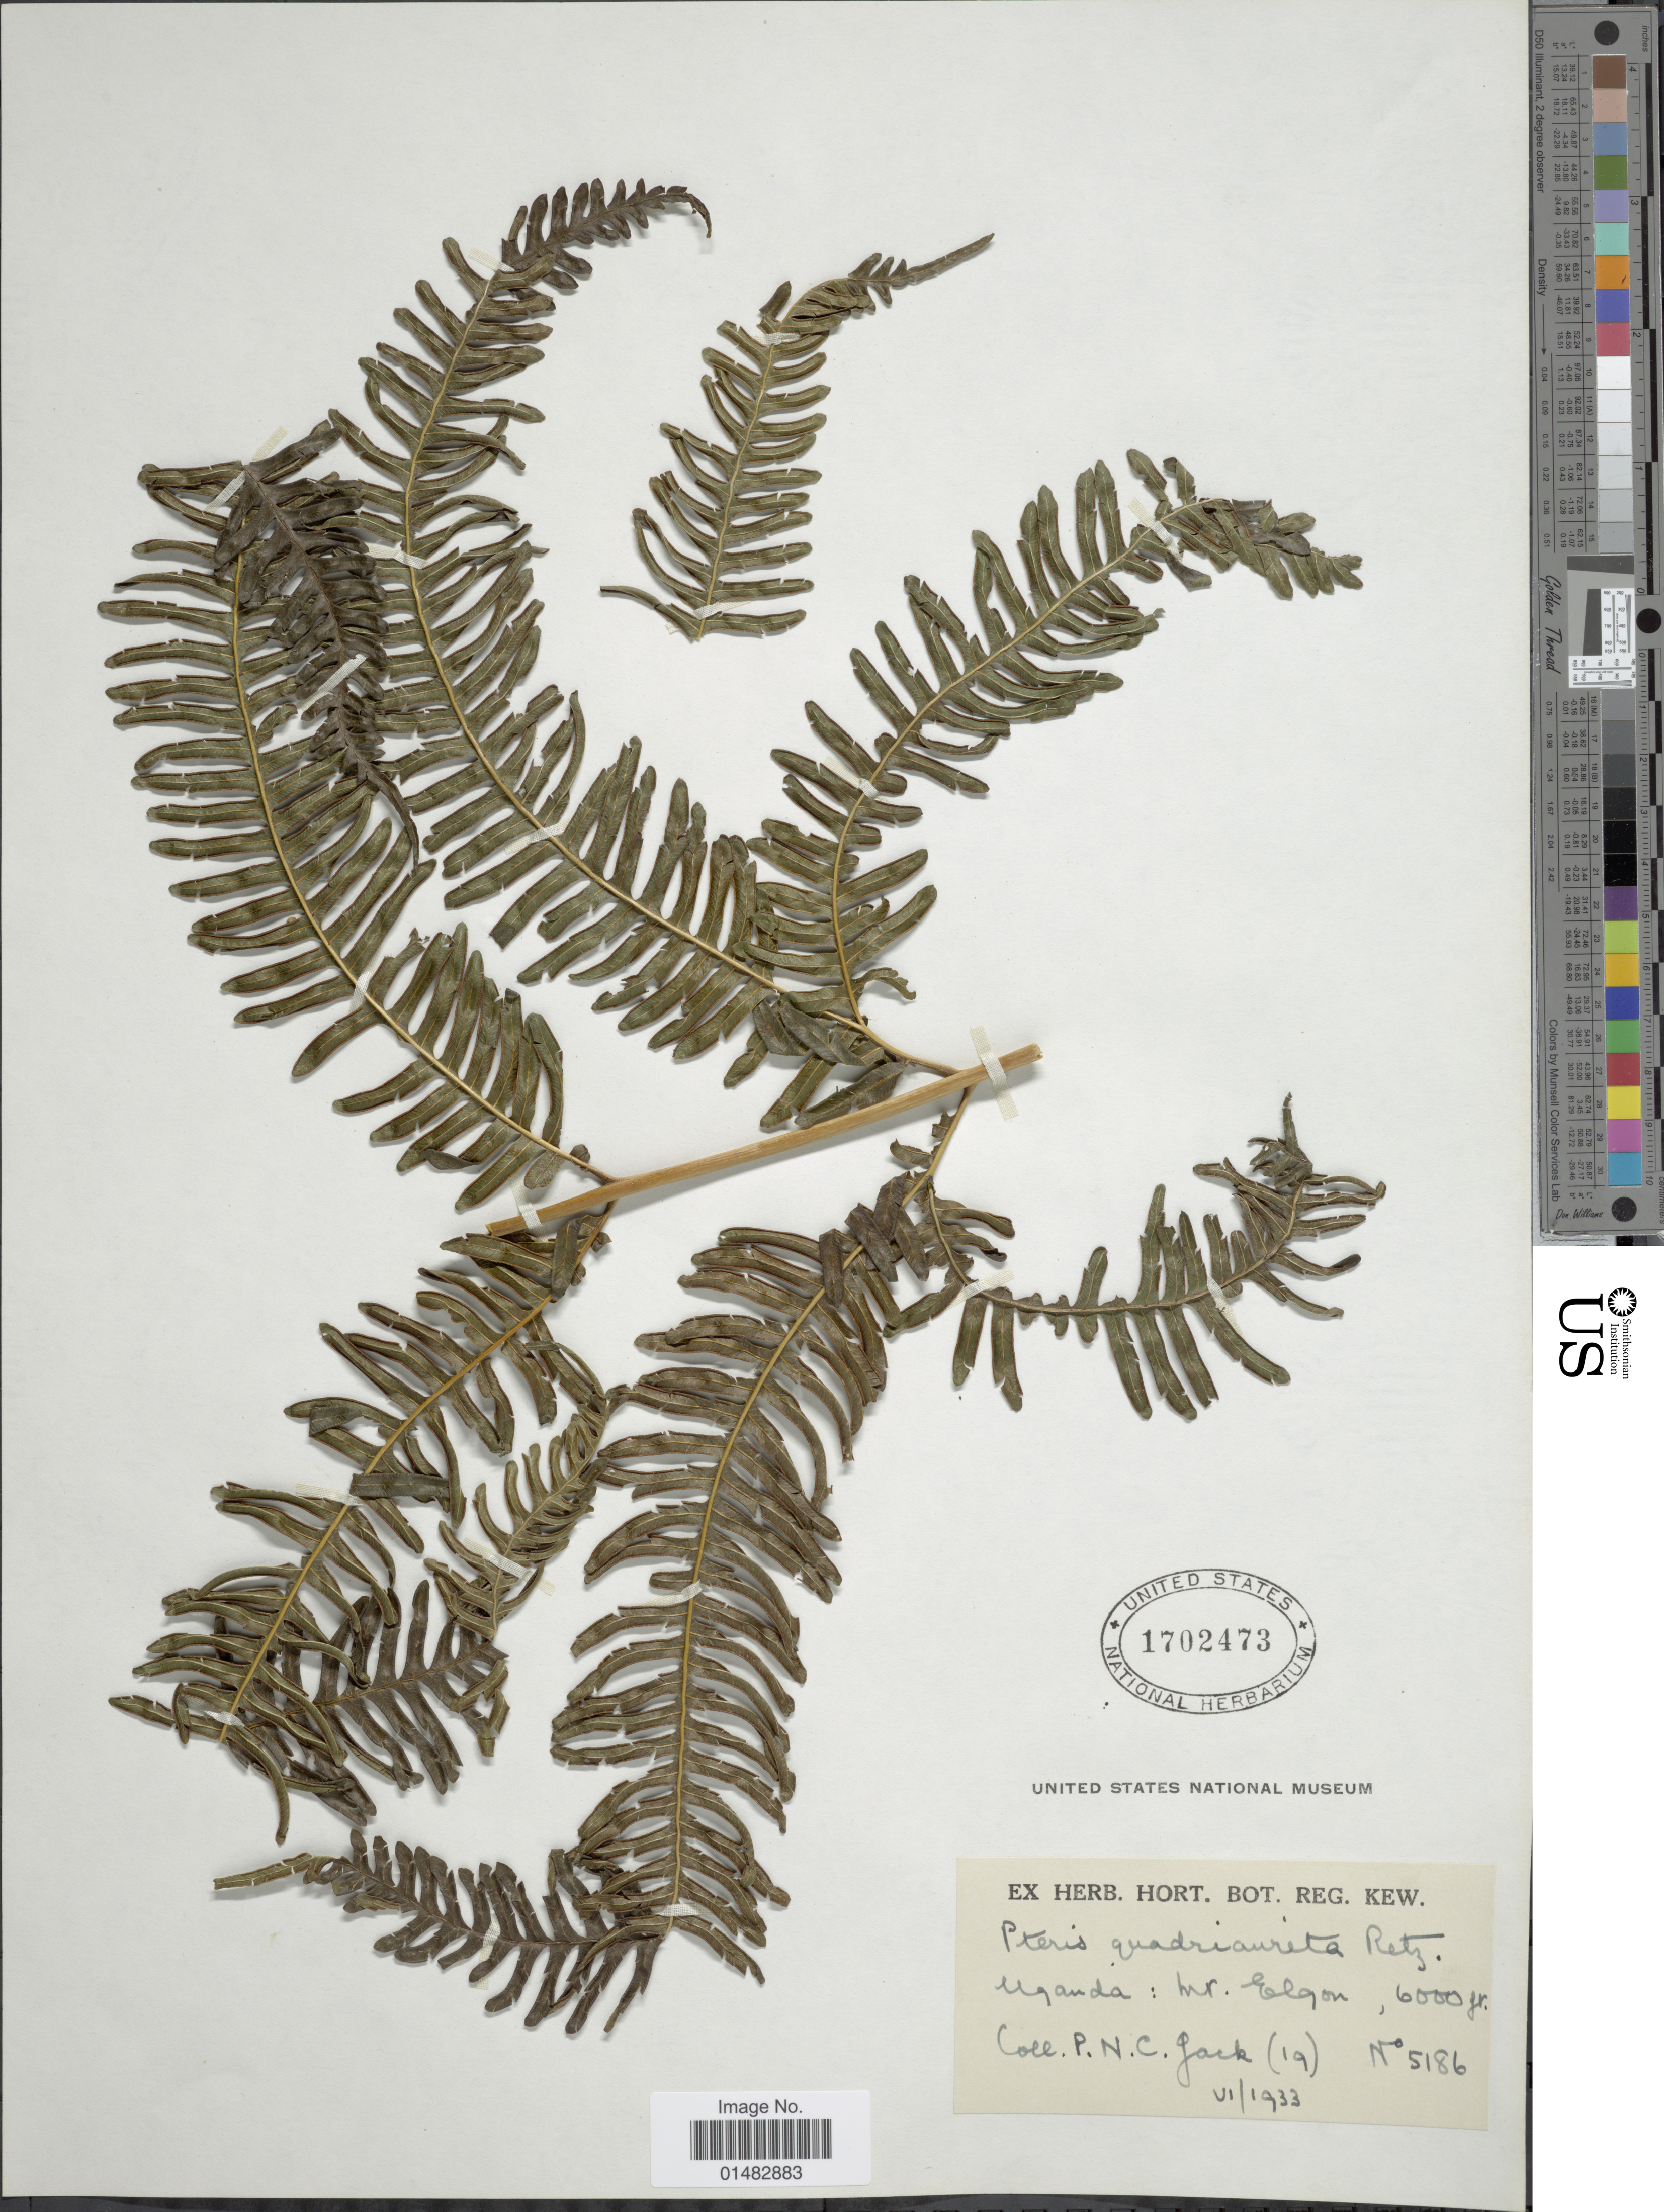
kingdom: Plantae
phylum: Tracheophyta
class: Polypodiopsida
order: Polypodiales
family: Pteridaceae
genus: Pteris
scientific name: Pteris quadriaurita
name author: Retz.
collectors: P. Jack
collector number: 5186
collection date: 1933-06-19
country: Uganda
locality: Mt. Elgon.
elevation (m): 1829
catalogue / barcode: US 1702473